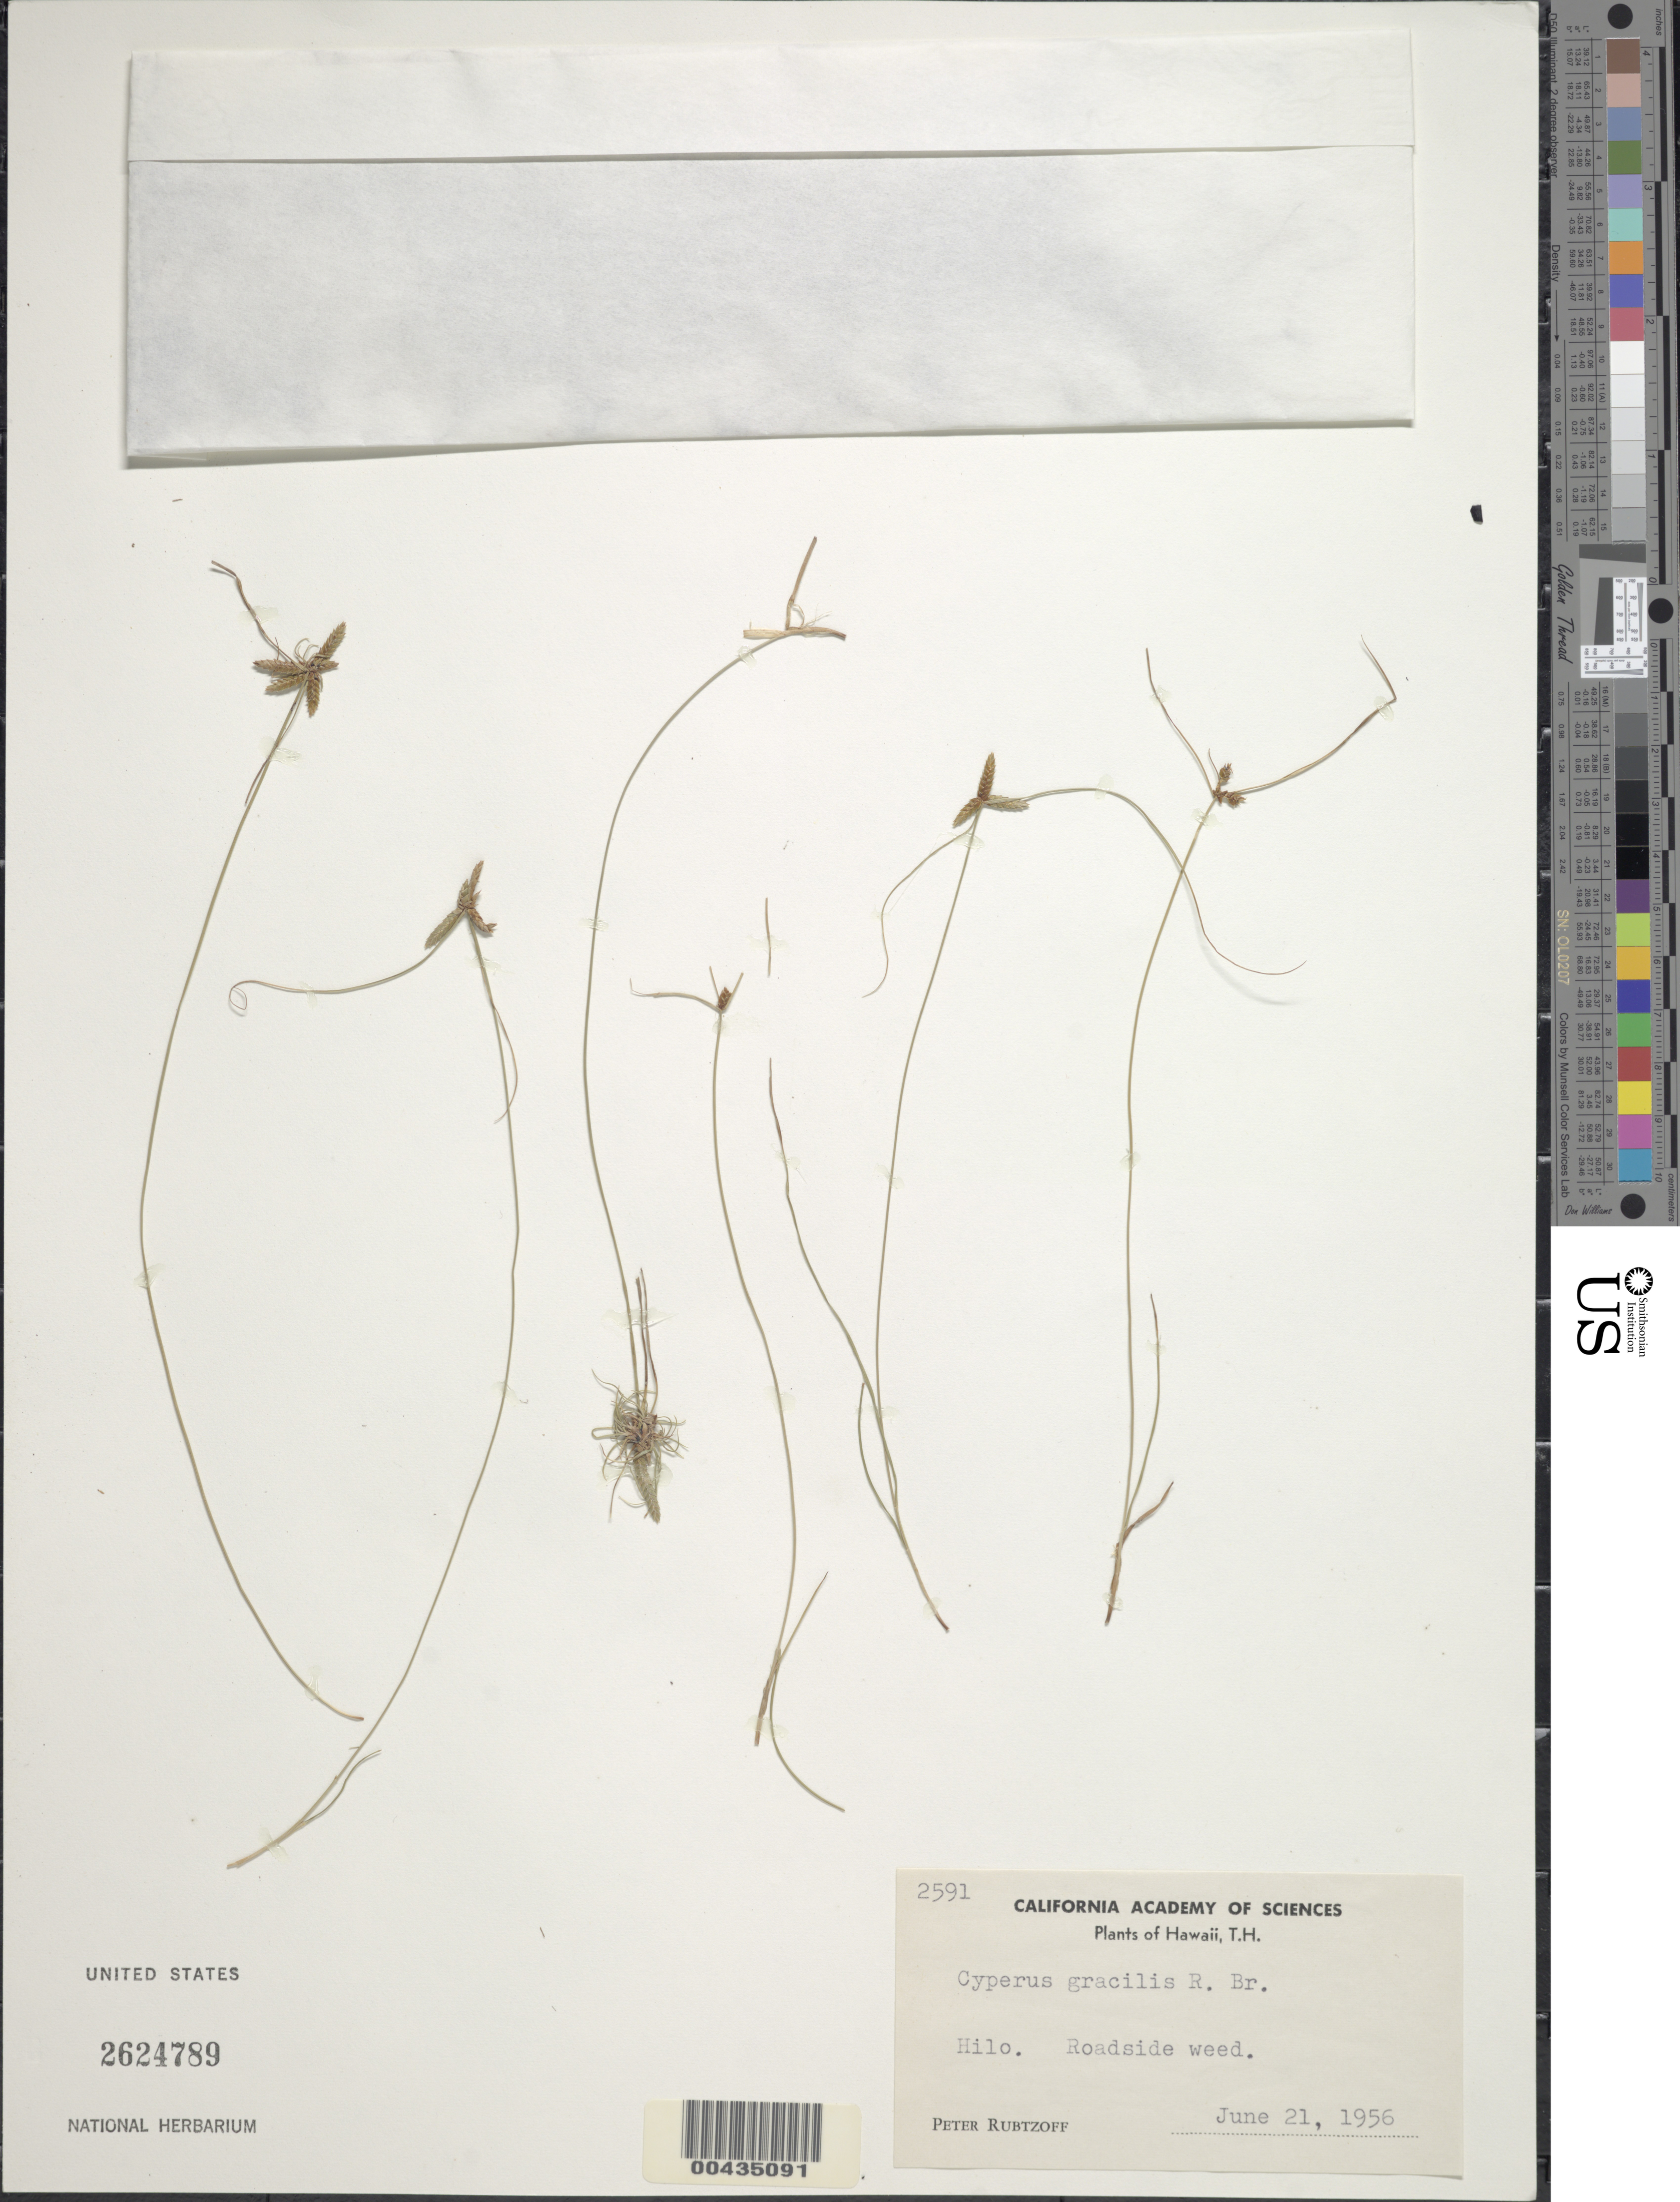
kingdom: Plantae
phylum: Tracheophyta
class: Liliopsida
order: Poales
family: Cyperaceae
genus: Cyperus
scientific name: Cyperus gracilis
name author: R. Br.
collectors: P. Rubtzoff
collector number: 2591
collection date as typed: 21 Jun 1956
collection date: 1956-06-21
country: United States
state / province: Hawaii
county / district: Hawaii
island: Hawaii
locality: Hilo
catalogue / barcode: US 2624789